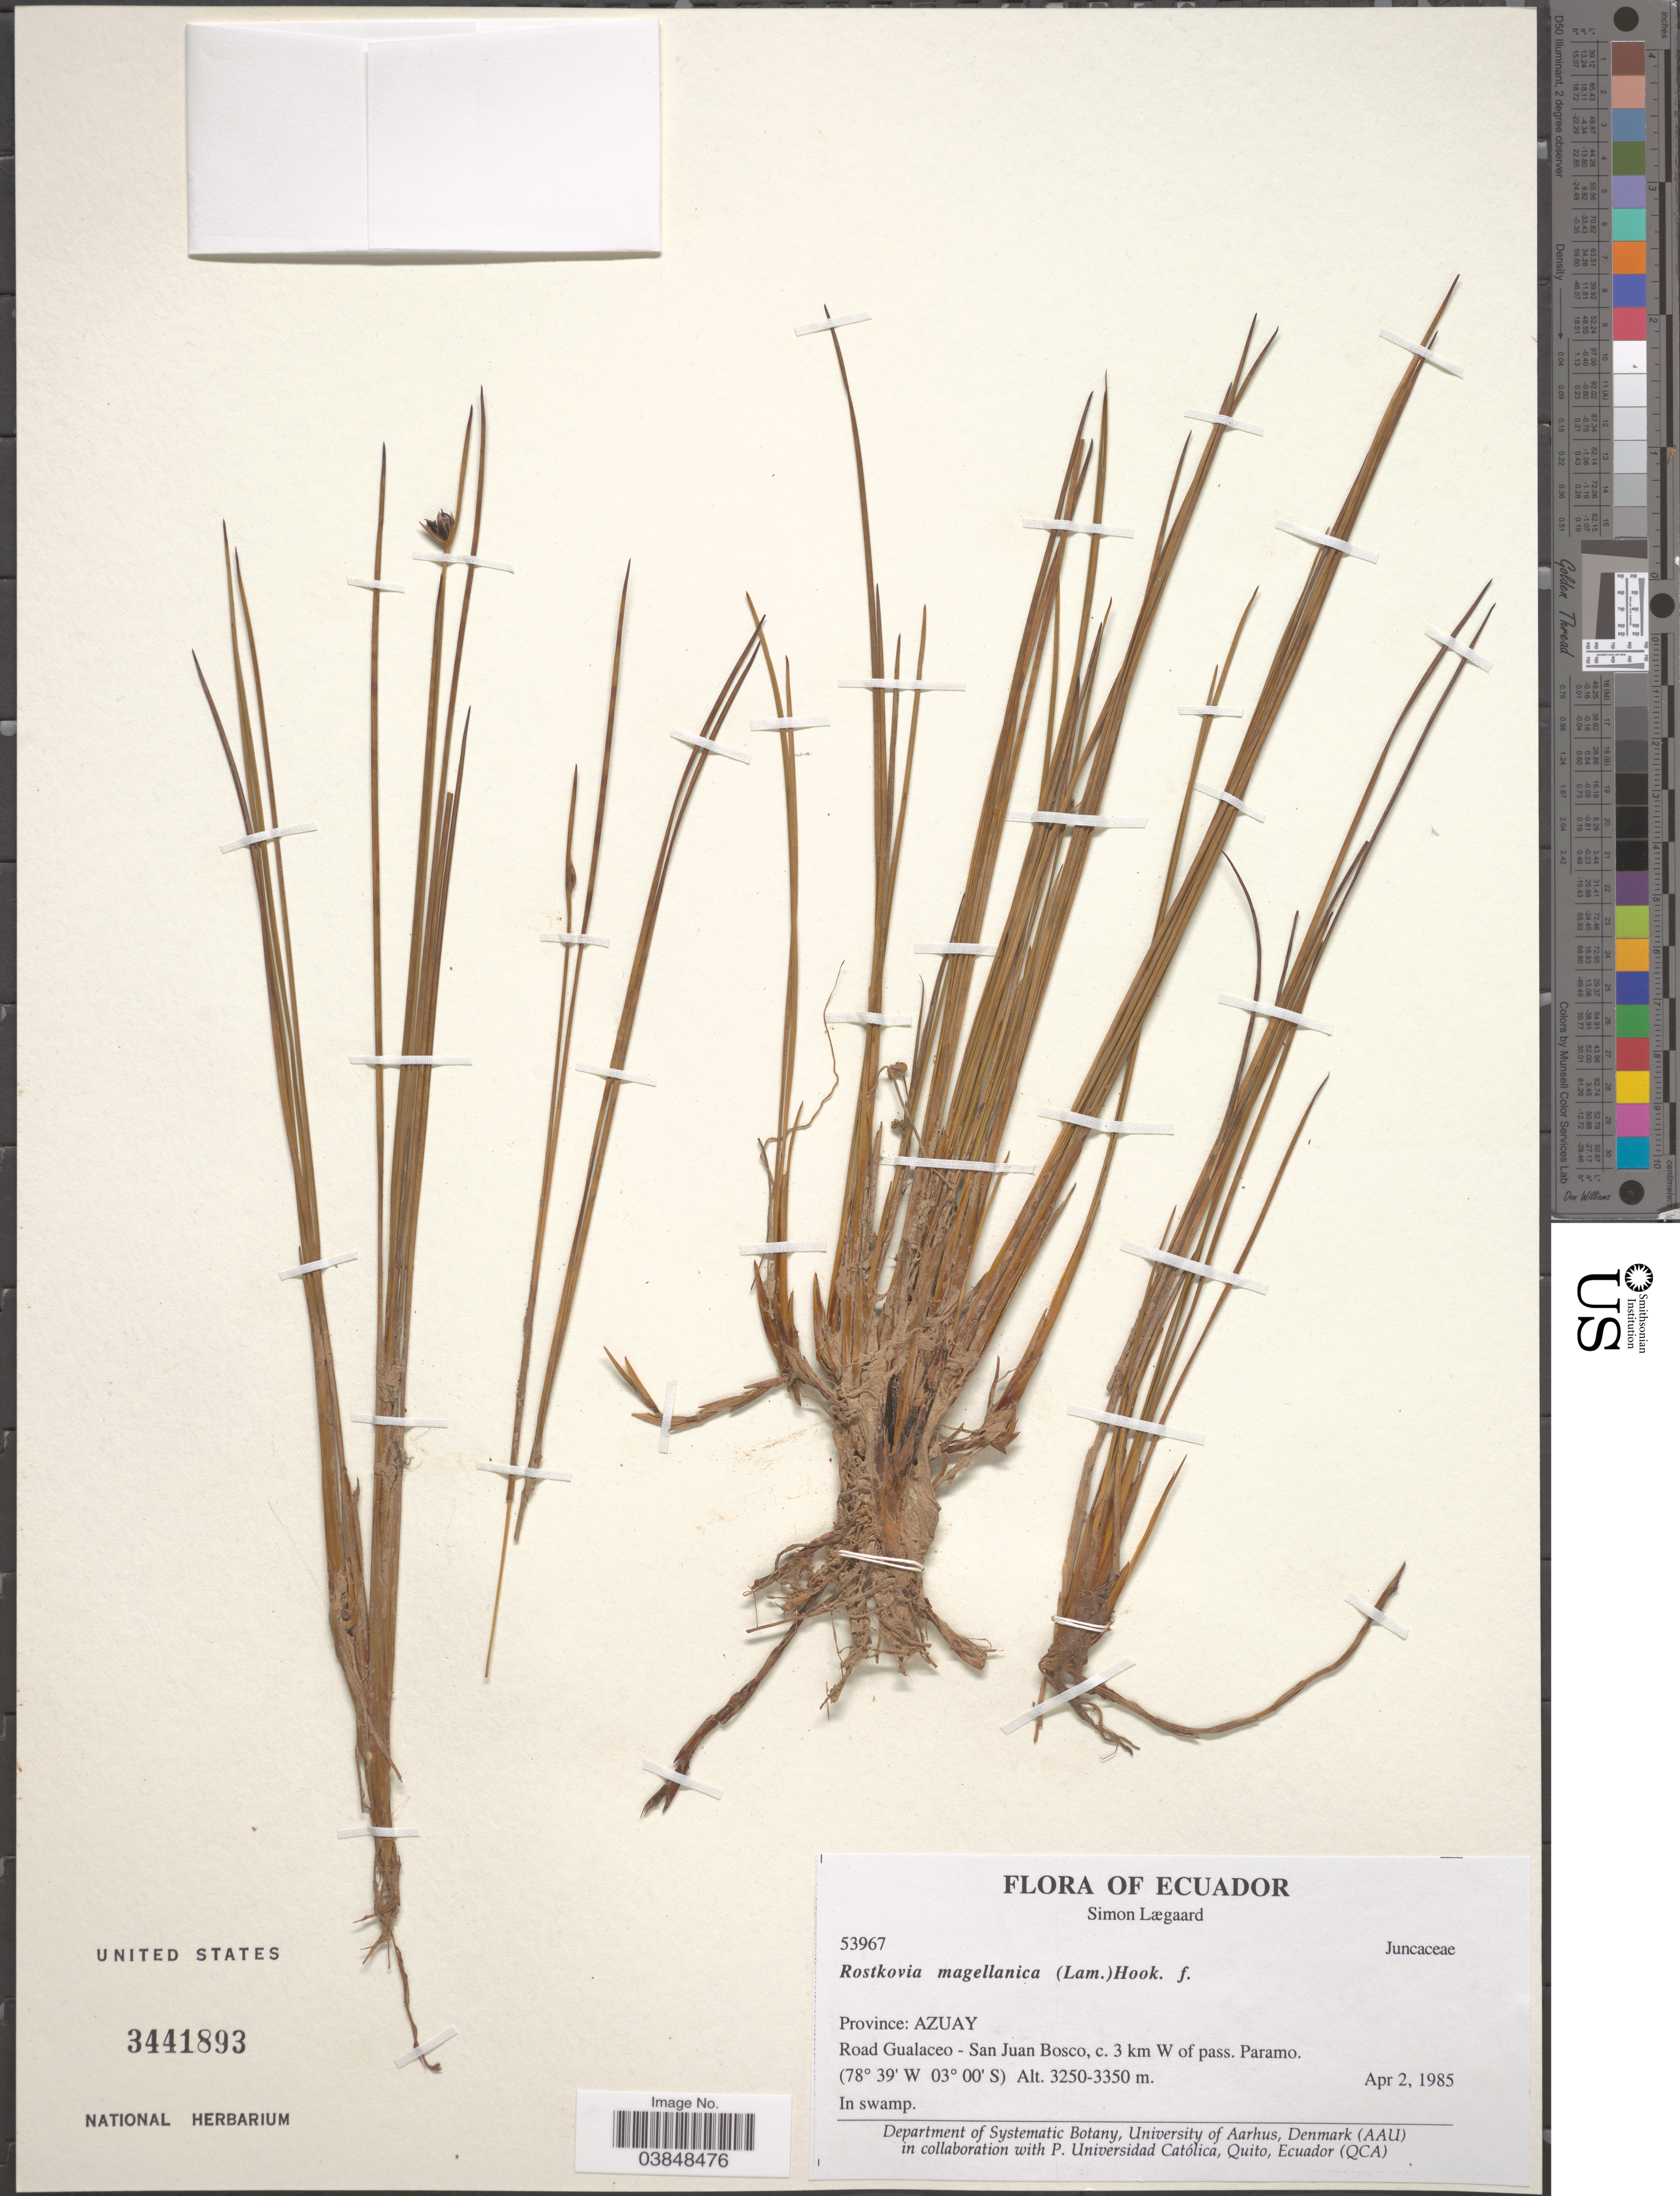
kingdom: Plantae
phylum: Tracheophyta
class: Liliopsida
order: Poales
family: Juncaceae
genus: Rostkovia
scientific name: Rostkovia magellanica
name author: (Lam.) Hook. f.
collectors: S. Lægaard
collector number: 53967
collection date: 1985-04-02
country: Ecuador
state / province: Azuay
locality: Road Gualaceo- San Juan Bosco, c. 3 km W of pass. Paramo.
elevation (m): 3250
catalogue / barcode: US 3441893